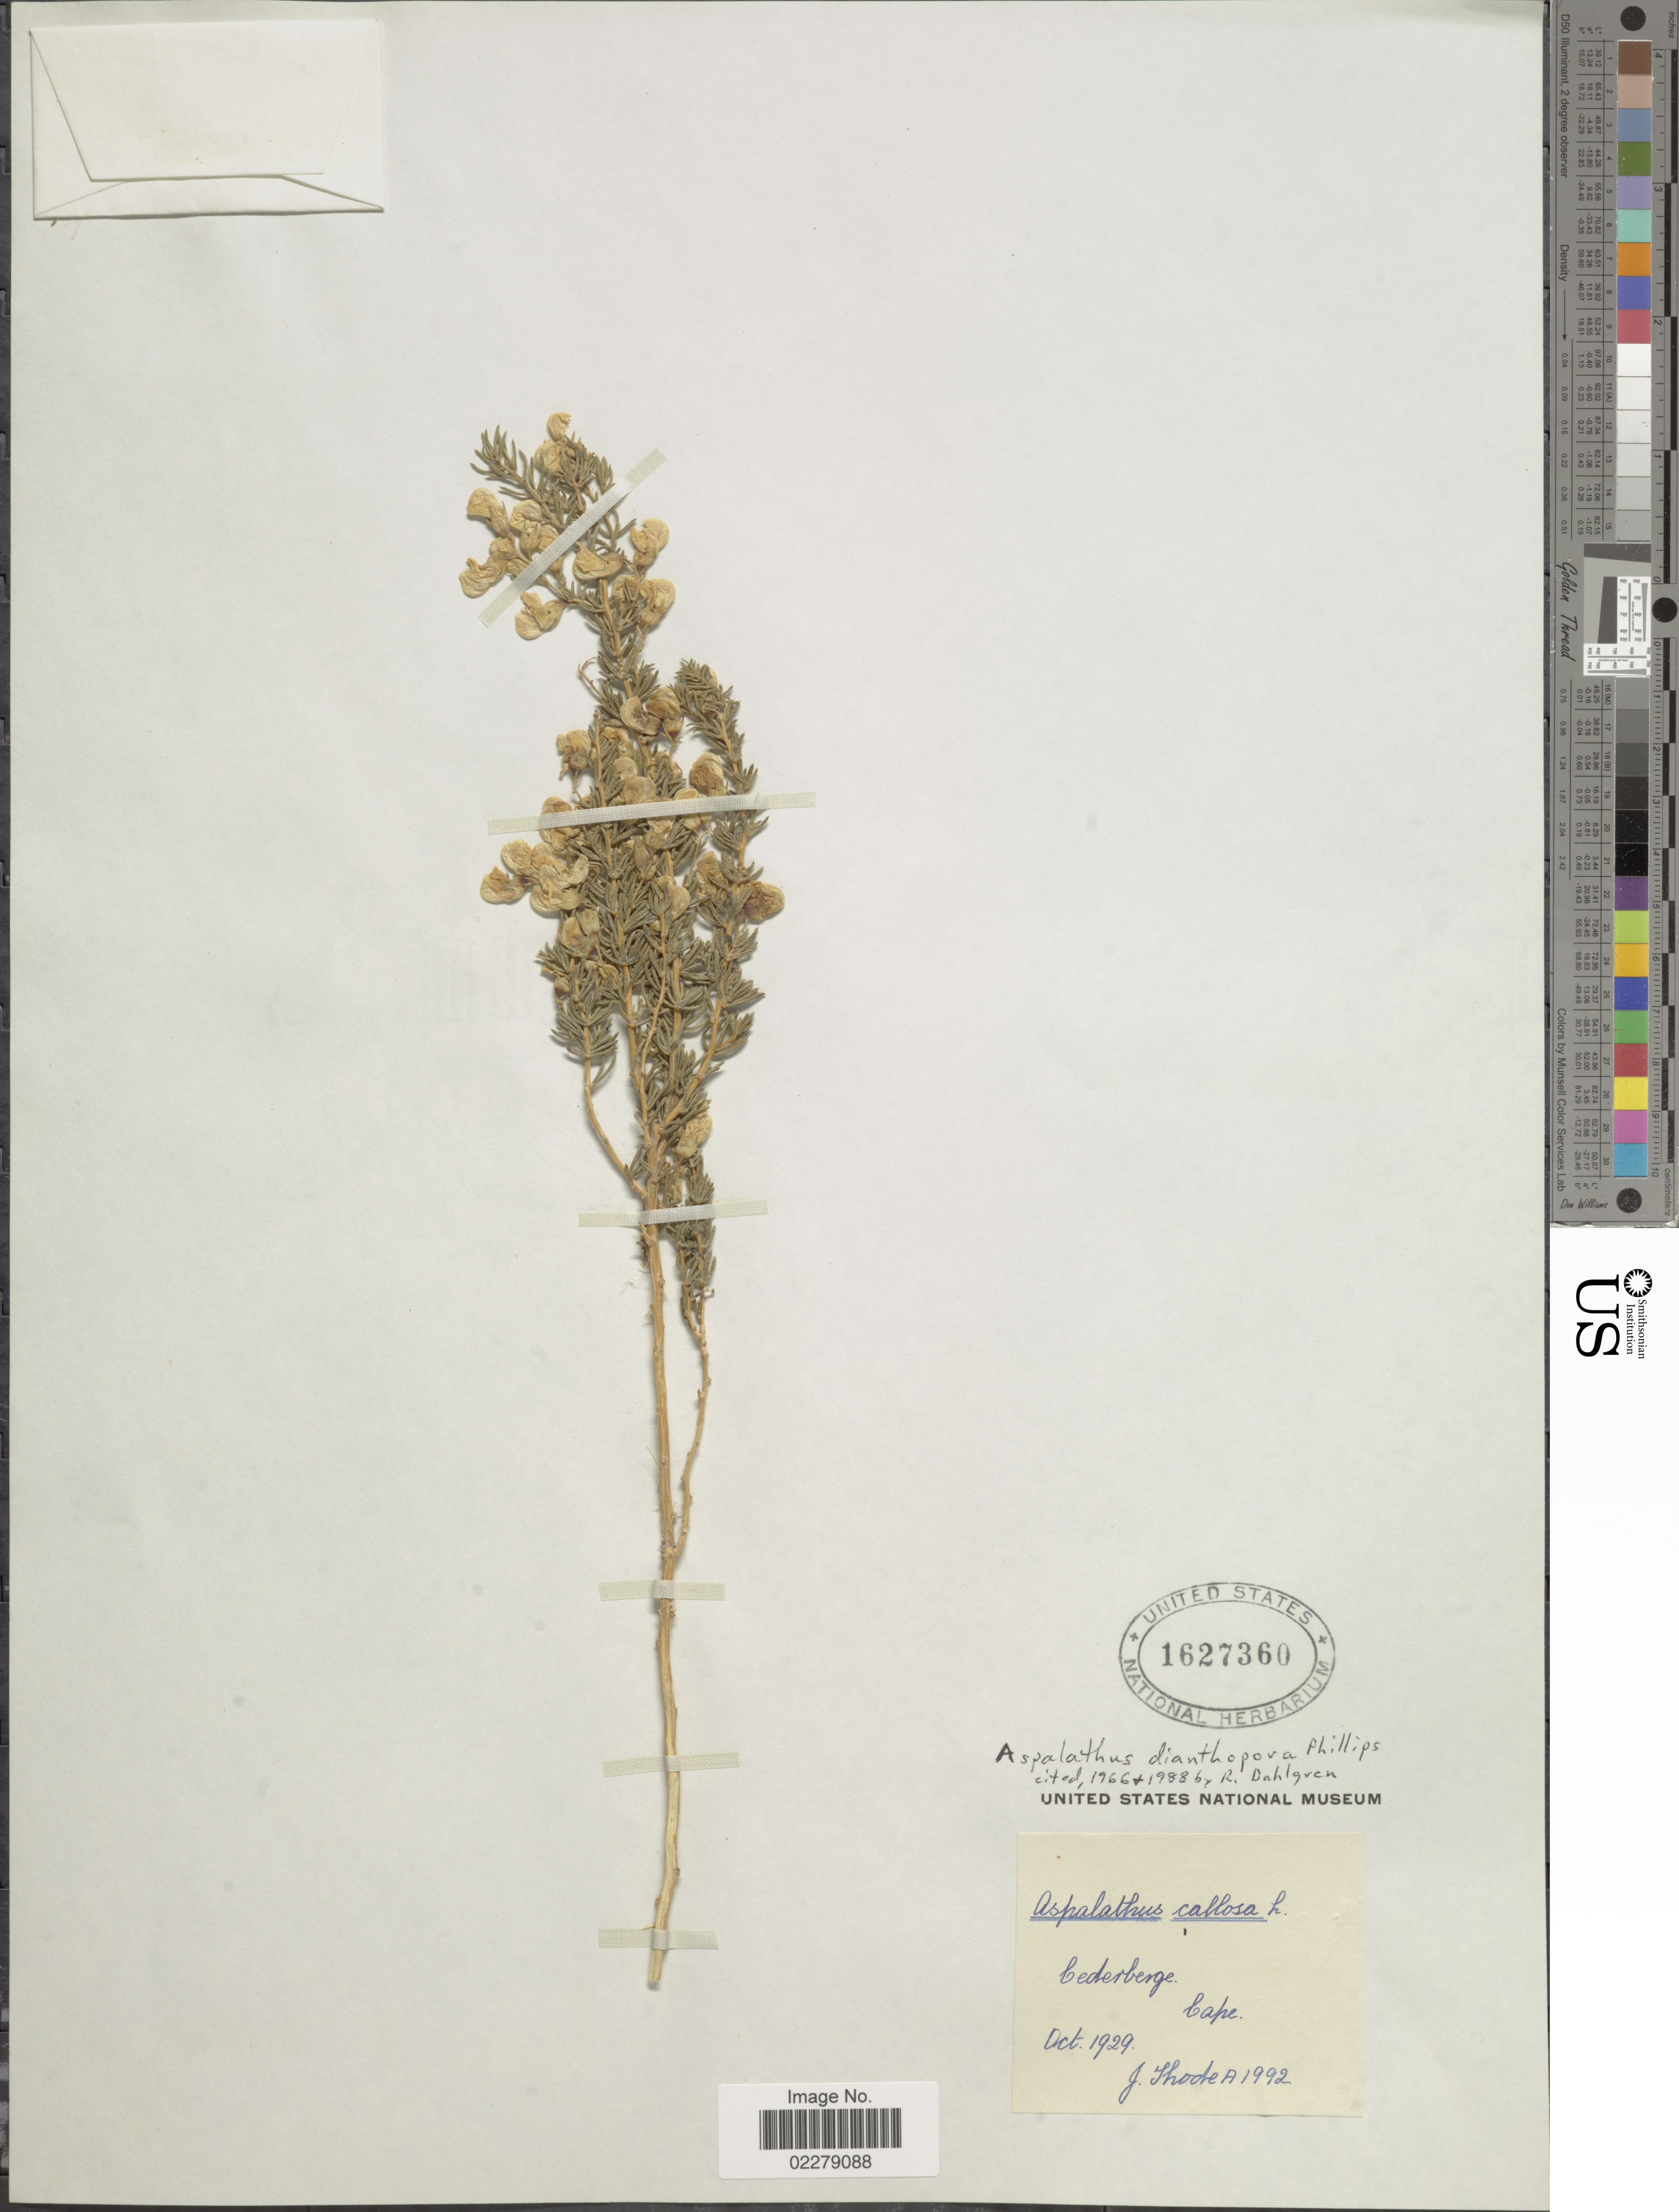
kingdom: Plantae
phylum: Tracheophyta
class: Magnoliopsida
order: Fabales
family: Fabaceae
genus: Aspalathus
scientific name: Aspalathus dianthophora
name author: E. Phillips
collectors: J. Thode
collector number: A1992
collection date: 1929-10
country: South Africa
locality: Cederberge, Cape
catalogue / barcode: US 1627360